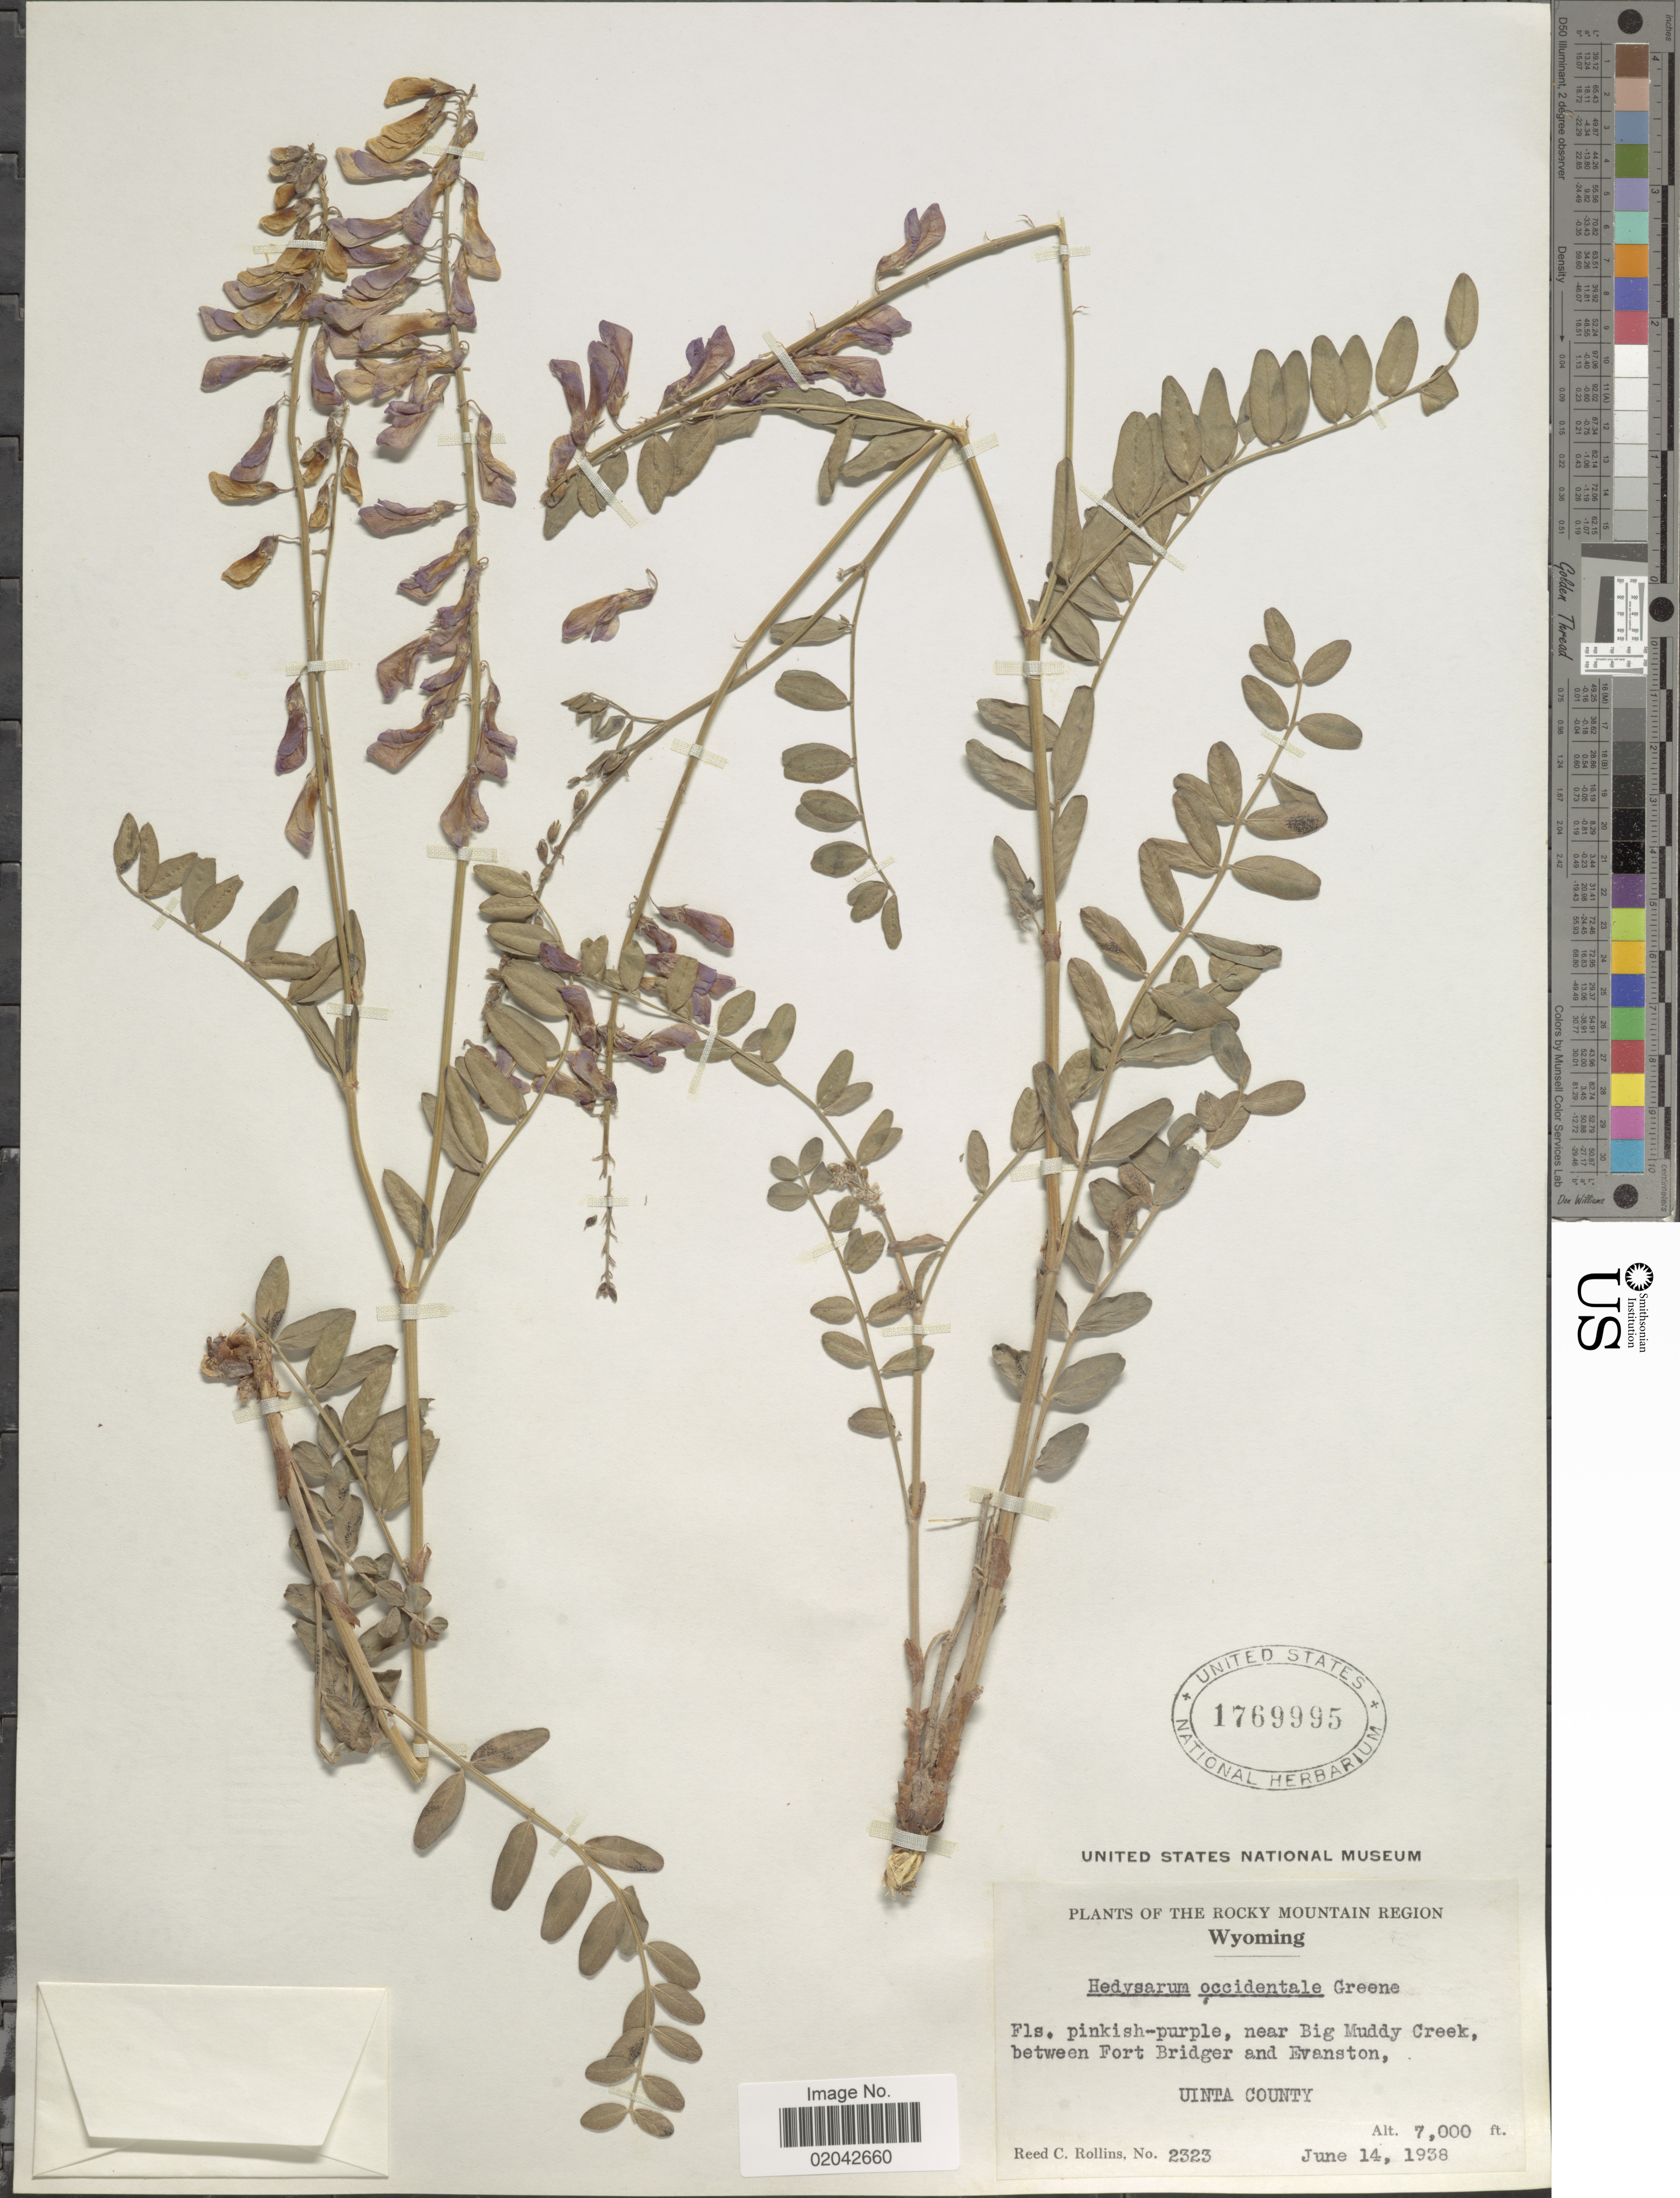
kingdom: Plantae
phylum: Tracheophyta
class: Magnoliopsida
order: Fabales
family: Fabaceae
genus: Hedysarum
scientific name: Hedysarum occidentale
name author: Greene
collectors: R. C. Rollins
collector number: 2323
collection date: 1938-06-14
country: United States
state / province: Wyoming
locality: The Rocky Mountains region, near Big Muddy Creek, between Fort Bridger and Evanston, Uinta County.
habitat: near creek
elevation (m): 2134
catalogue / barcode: US 1769995